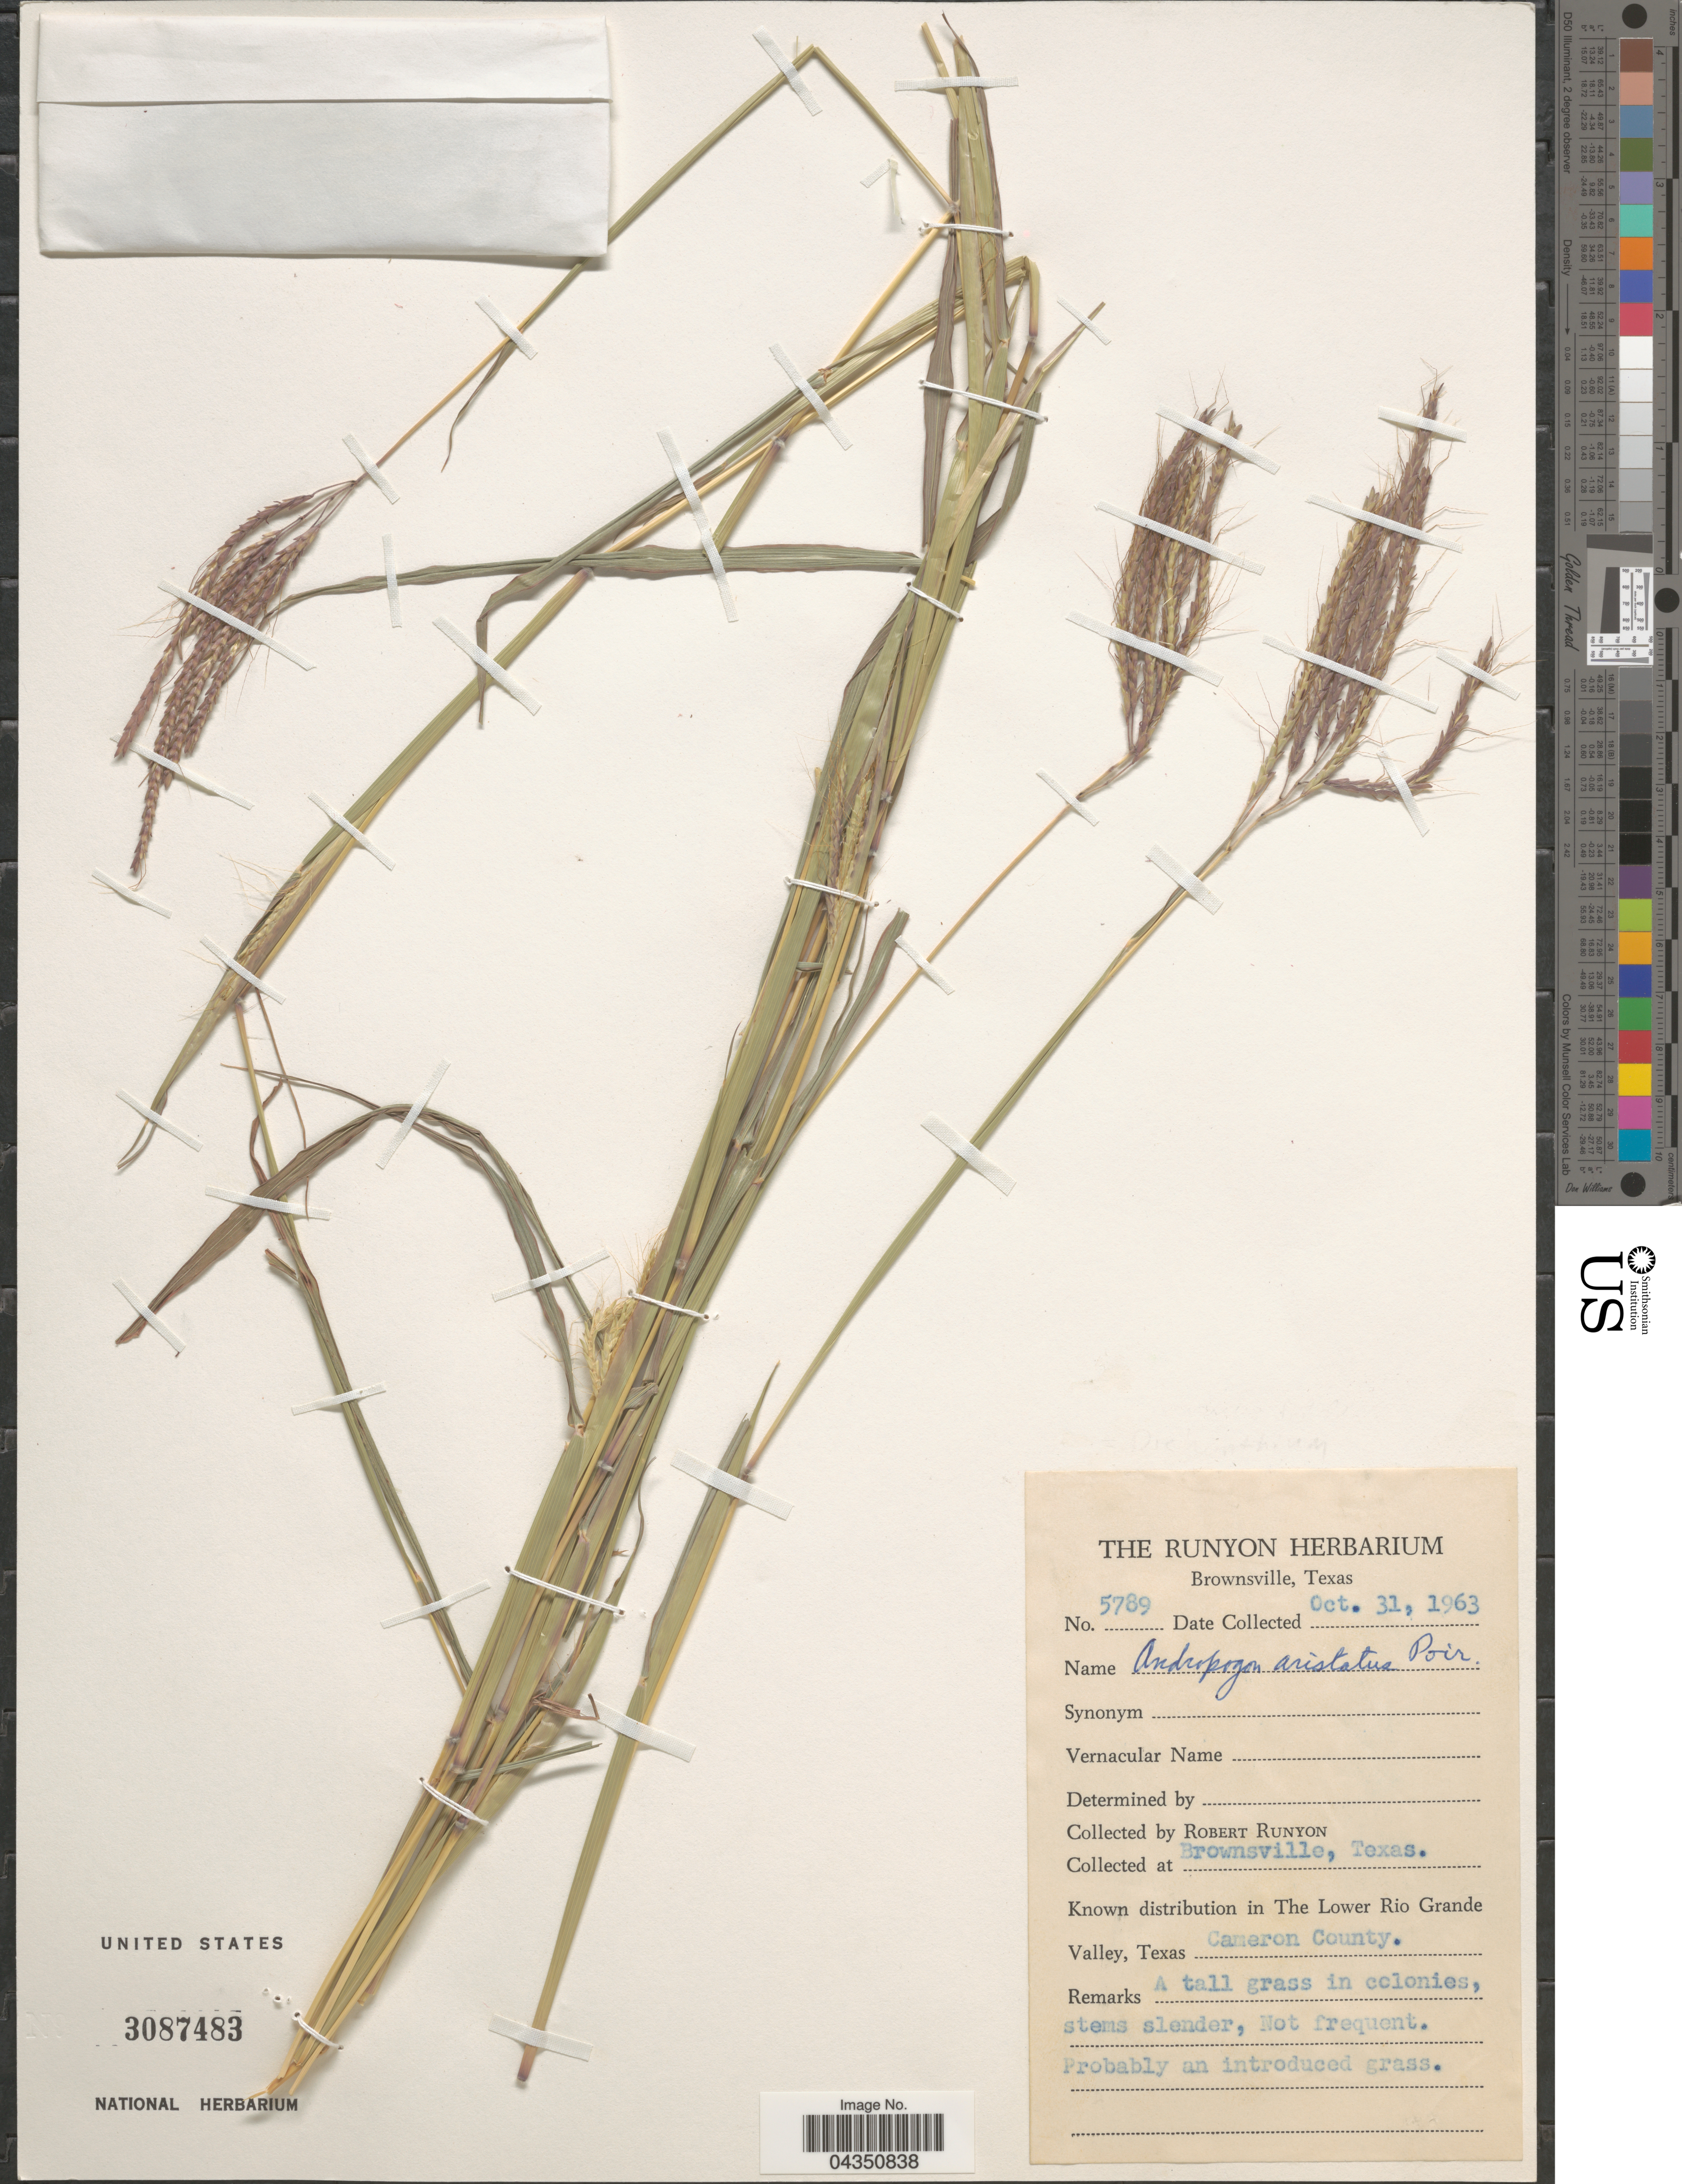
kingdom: Plantae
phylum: Tracheophyta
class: Liliopsida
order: Poales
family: Poaceae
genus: Dichanthium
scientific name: Dichanthium aristatum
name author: (Poir.) C.E. Hubb.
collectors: R. Runyon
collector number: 5789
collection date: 1963-10-31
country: United States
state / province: Texas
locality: At Brownsville. In The Lower Rio Grande Valley. Cameron County.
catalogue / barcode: US 3087483